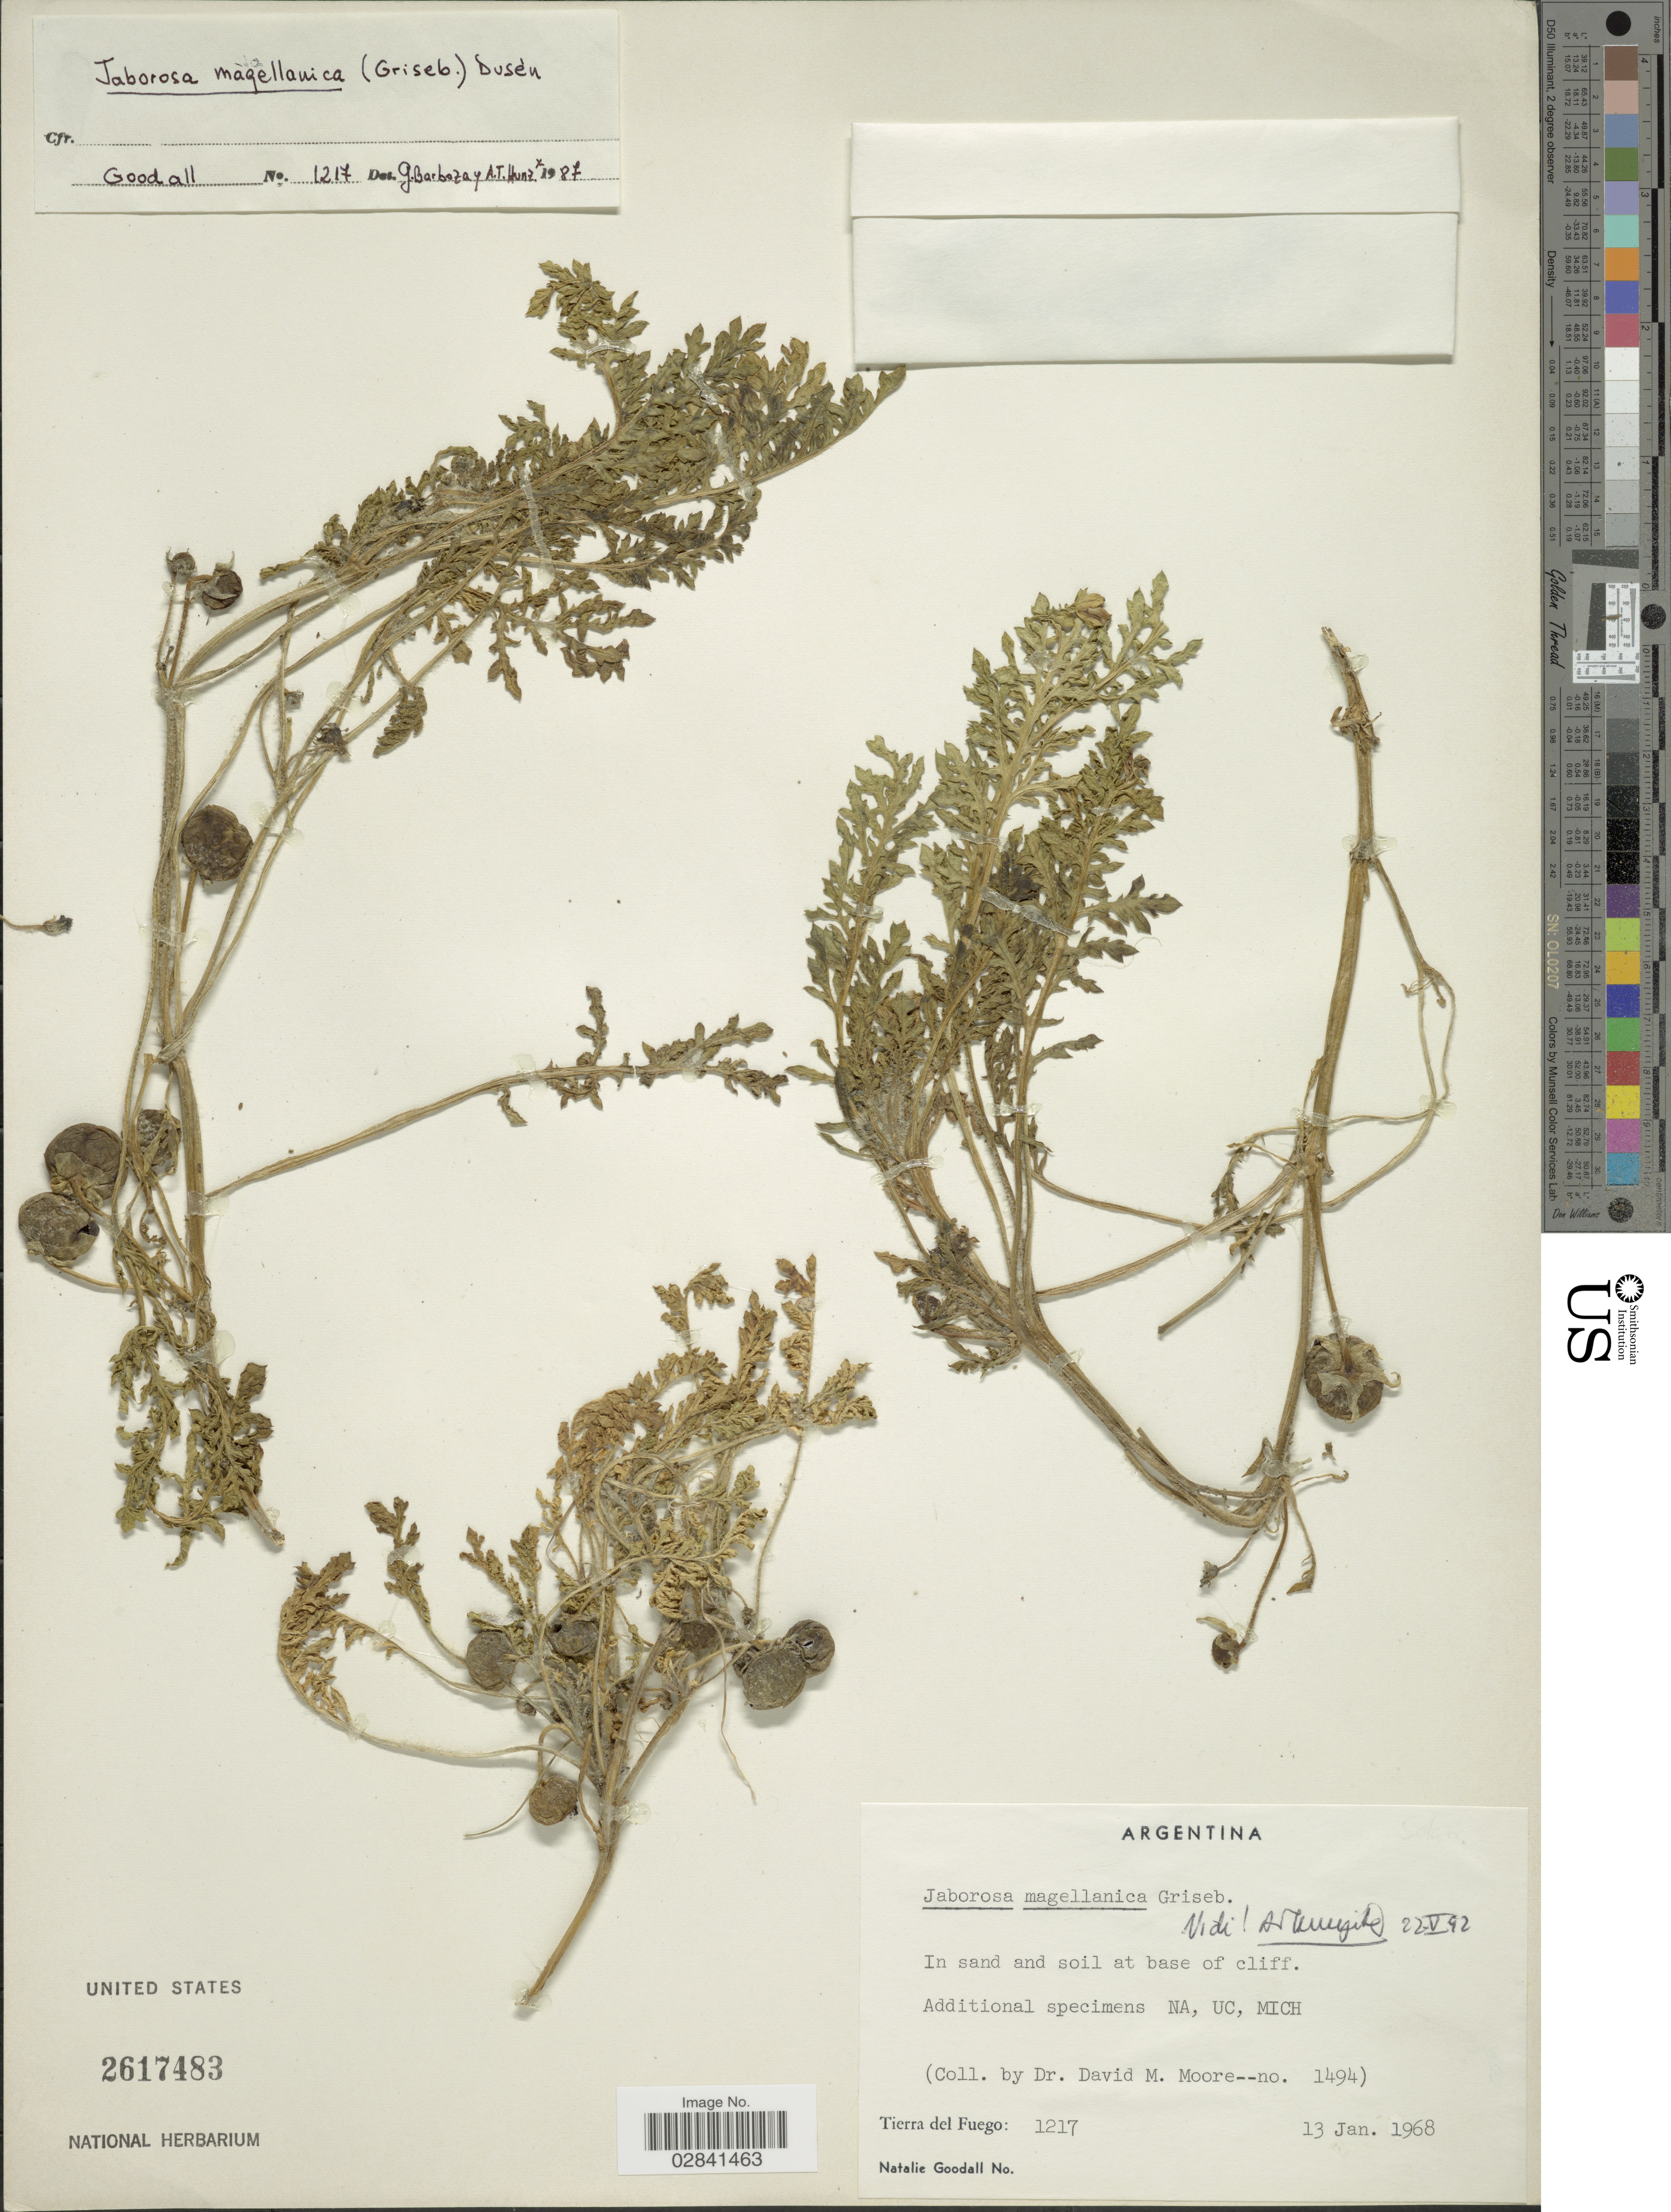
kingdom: Plantae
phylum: Tracheophyta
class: Magnoliopsida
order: Solanales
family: Solanaceae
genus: Jaborosa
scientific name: Jaborosa magellanica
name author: (Griseb.) Dusén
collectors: R. Goodall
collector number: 1217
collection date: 1968-01-13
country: Argentina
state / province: Tierra del Fuego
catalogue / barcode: US 2617483